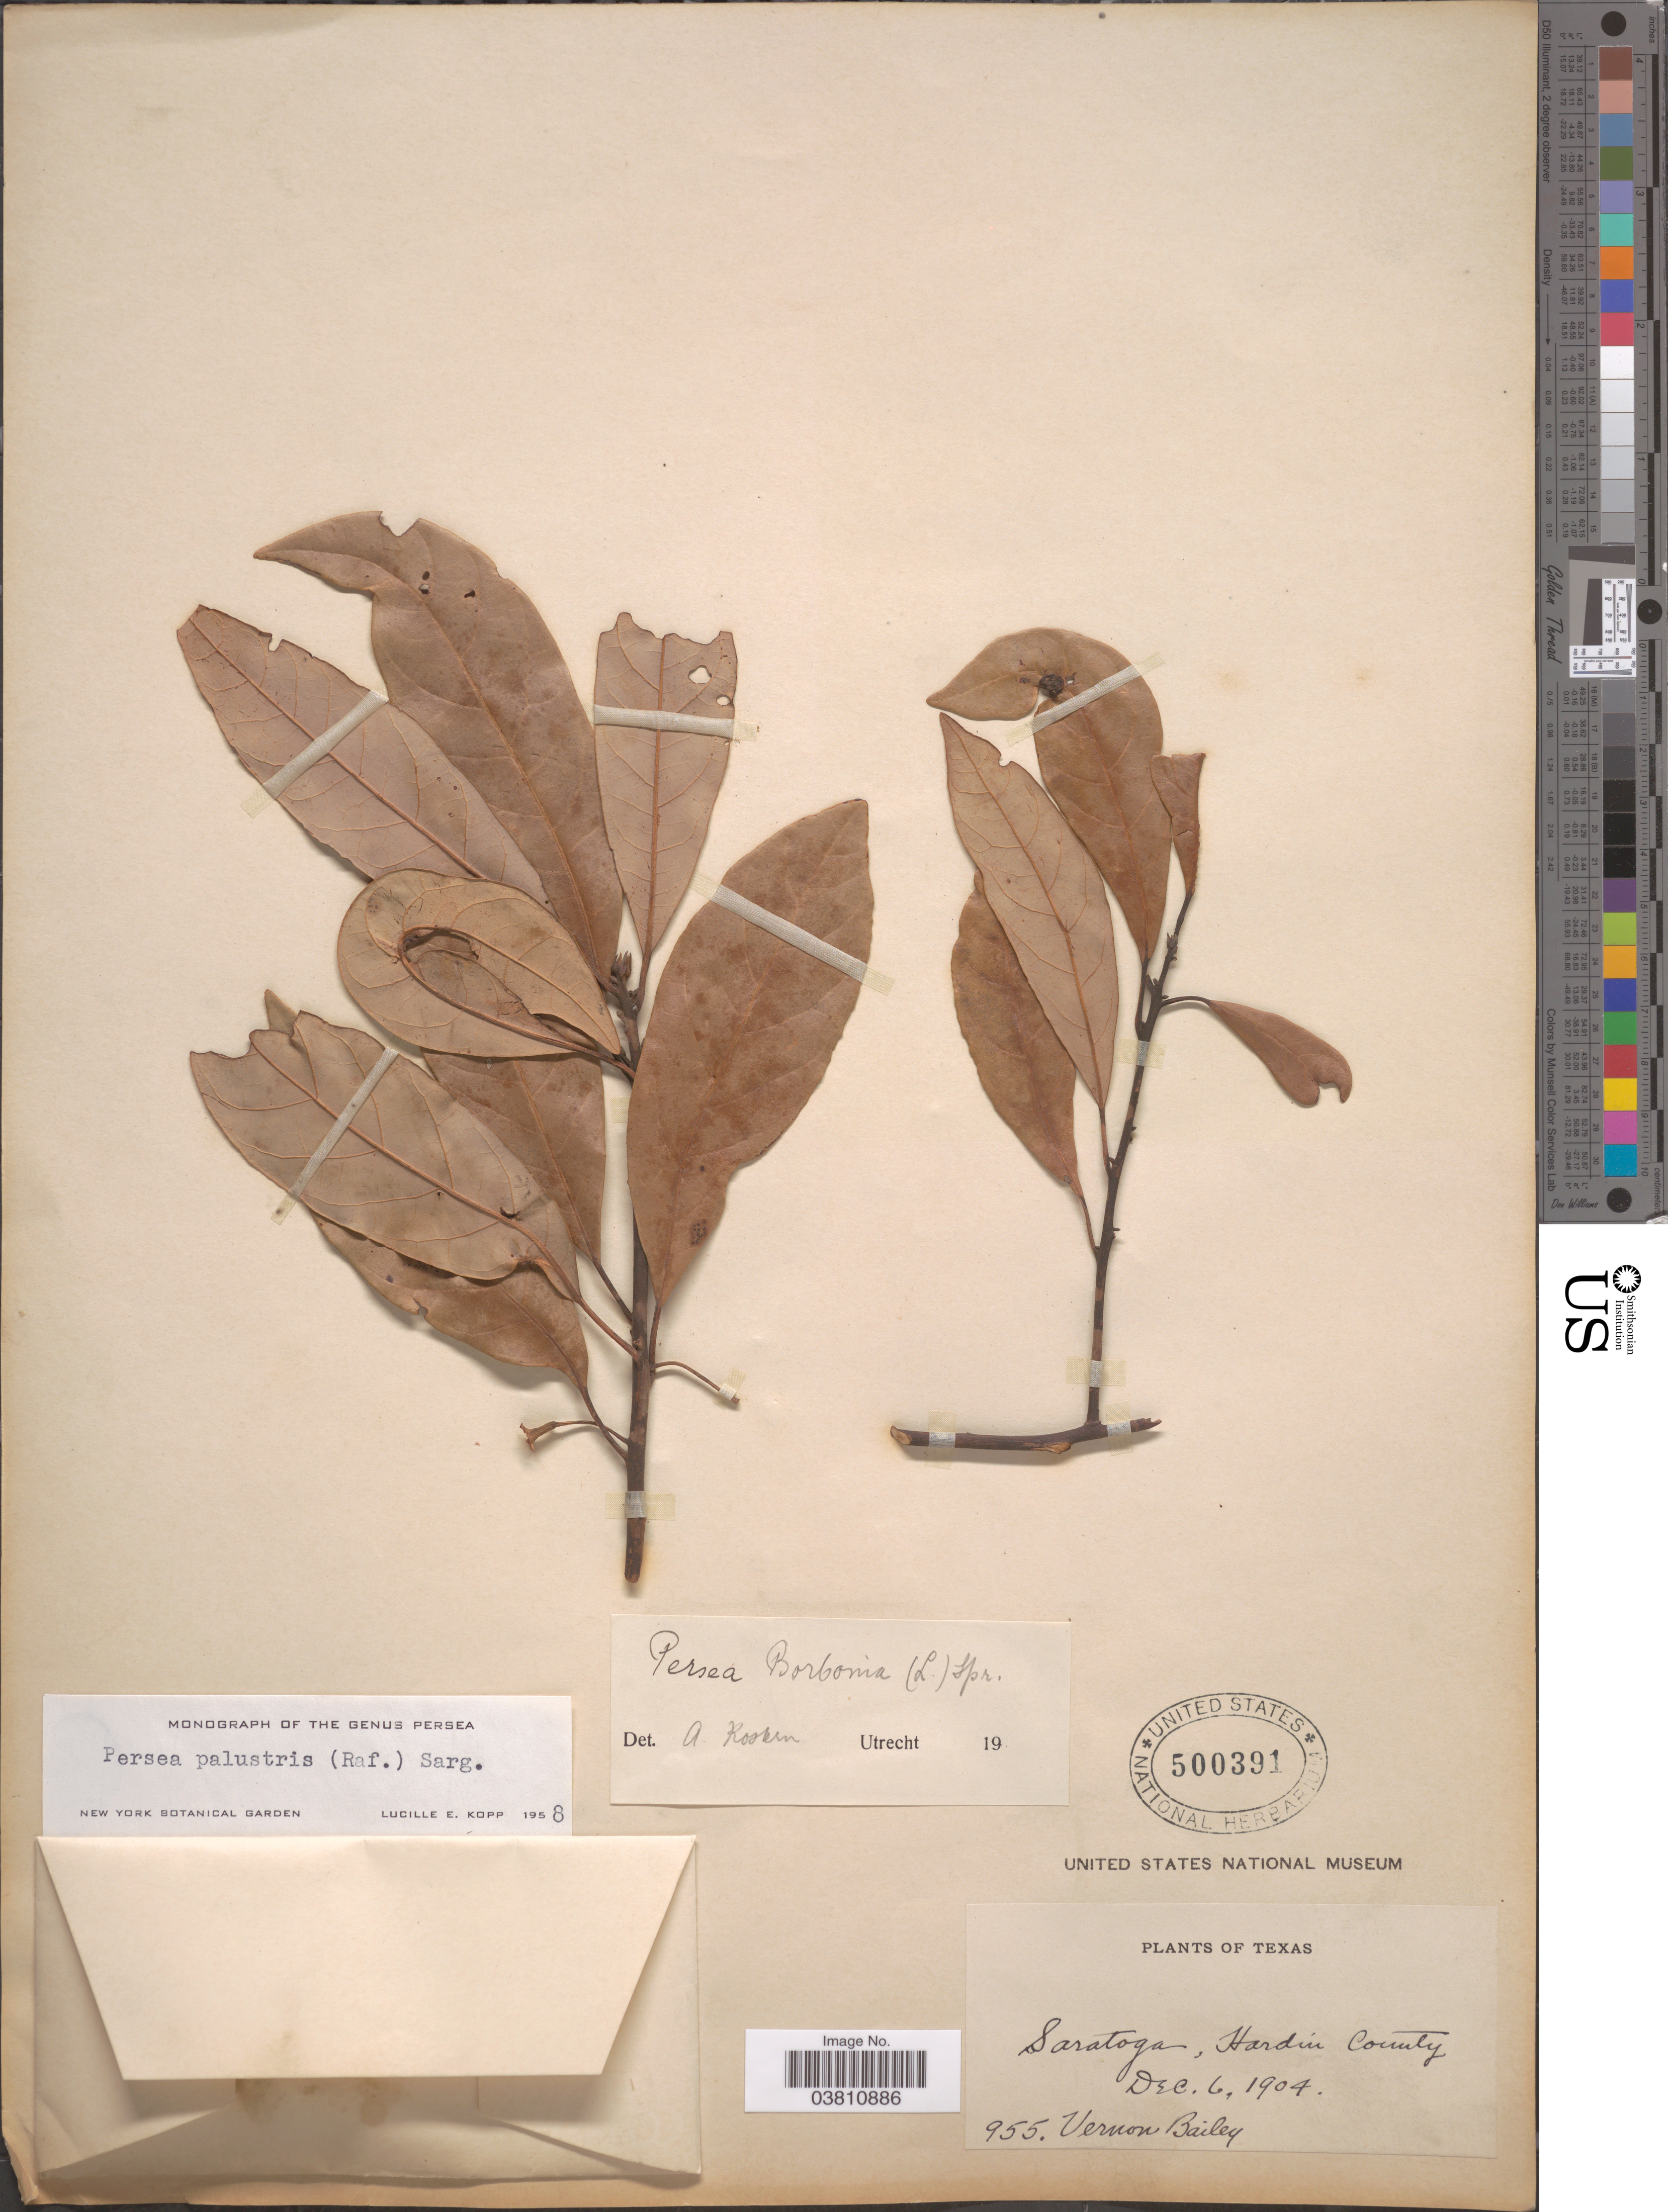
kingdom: Plantae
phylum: Tracheophyta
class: Magnoliopsida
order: Laurales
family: Lauraceae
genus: Persea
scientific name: Persea palustris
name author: (Raf.) Sarg.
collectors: V. O. Bailey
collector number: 955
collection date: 1904-12-06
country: United States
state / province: Texas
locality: Saratoga, Hardin County.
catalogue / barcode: US 500391